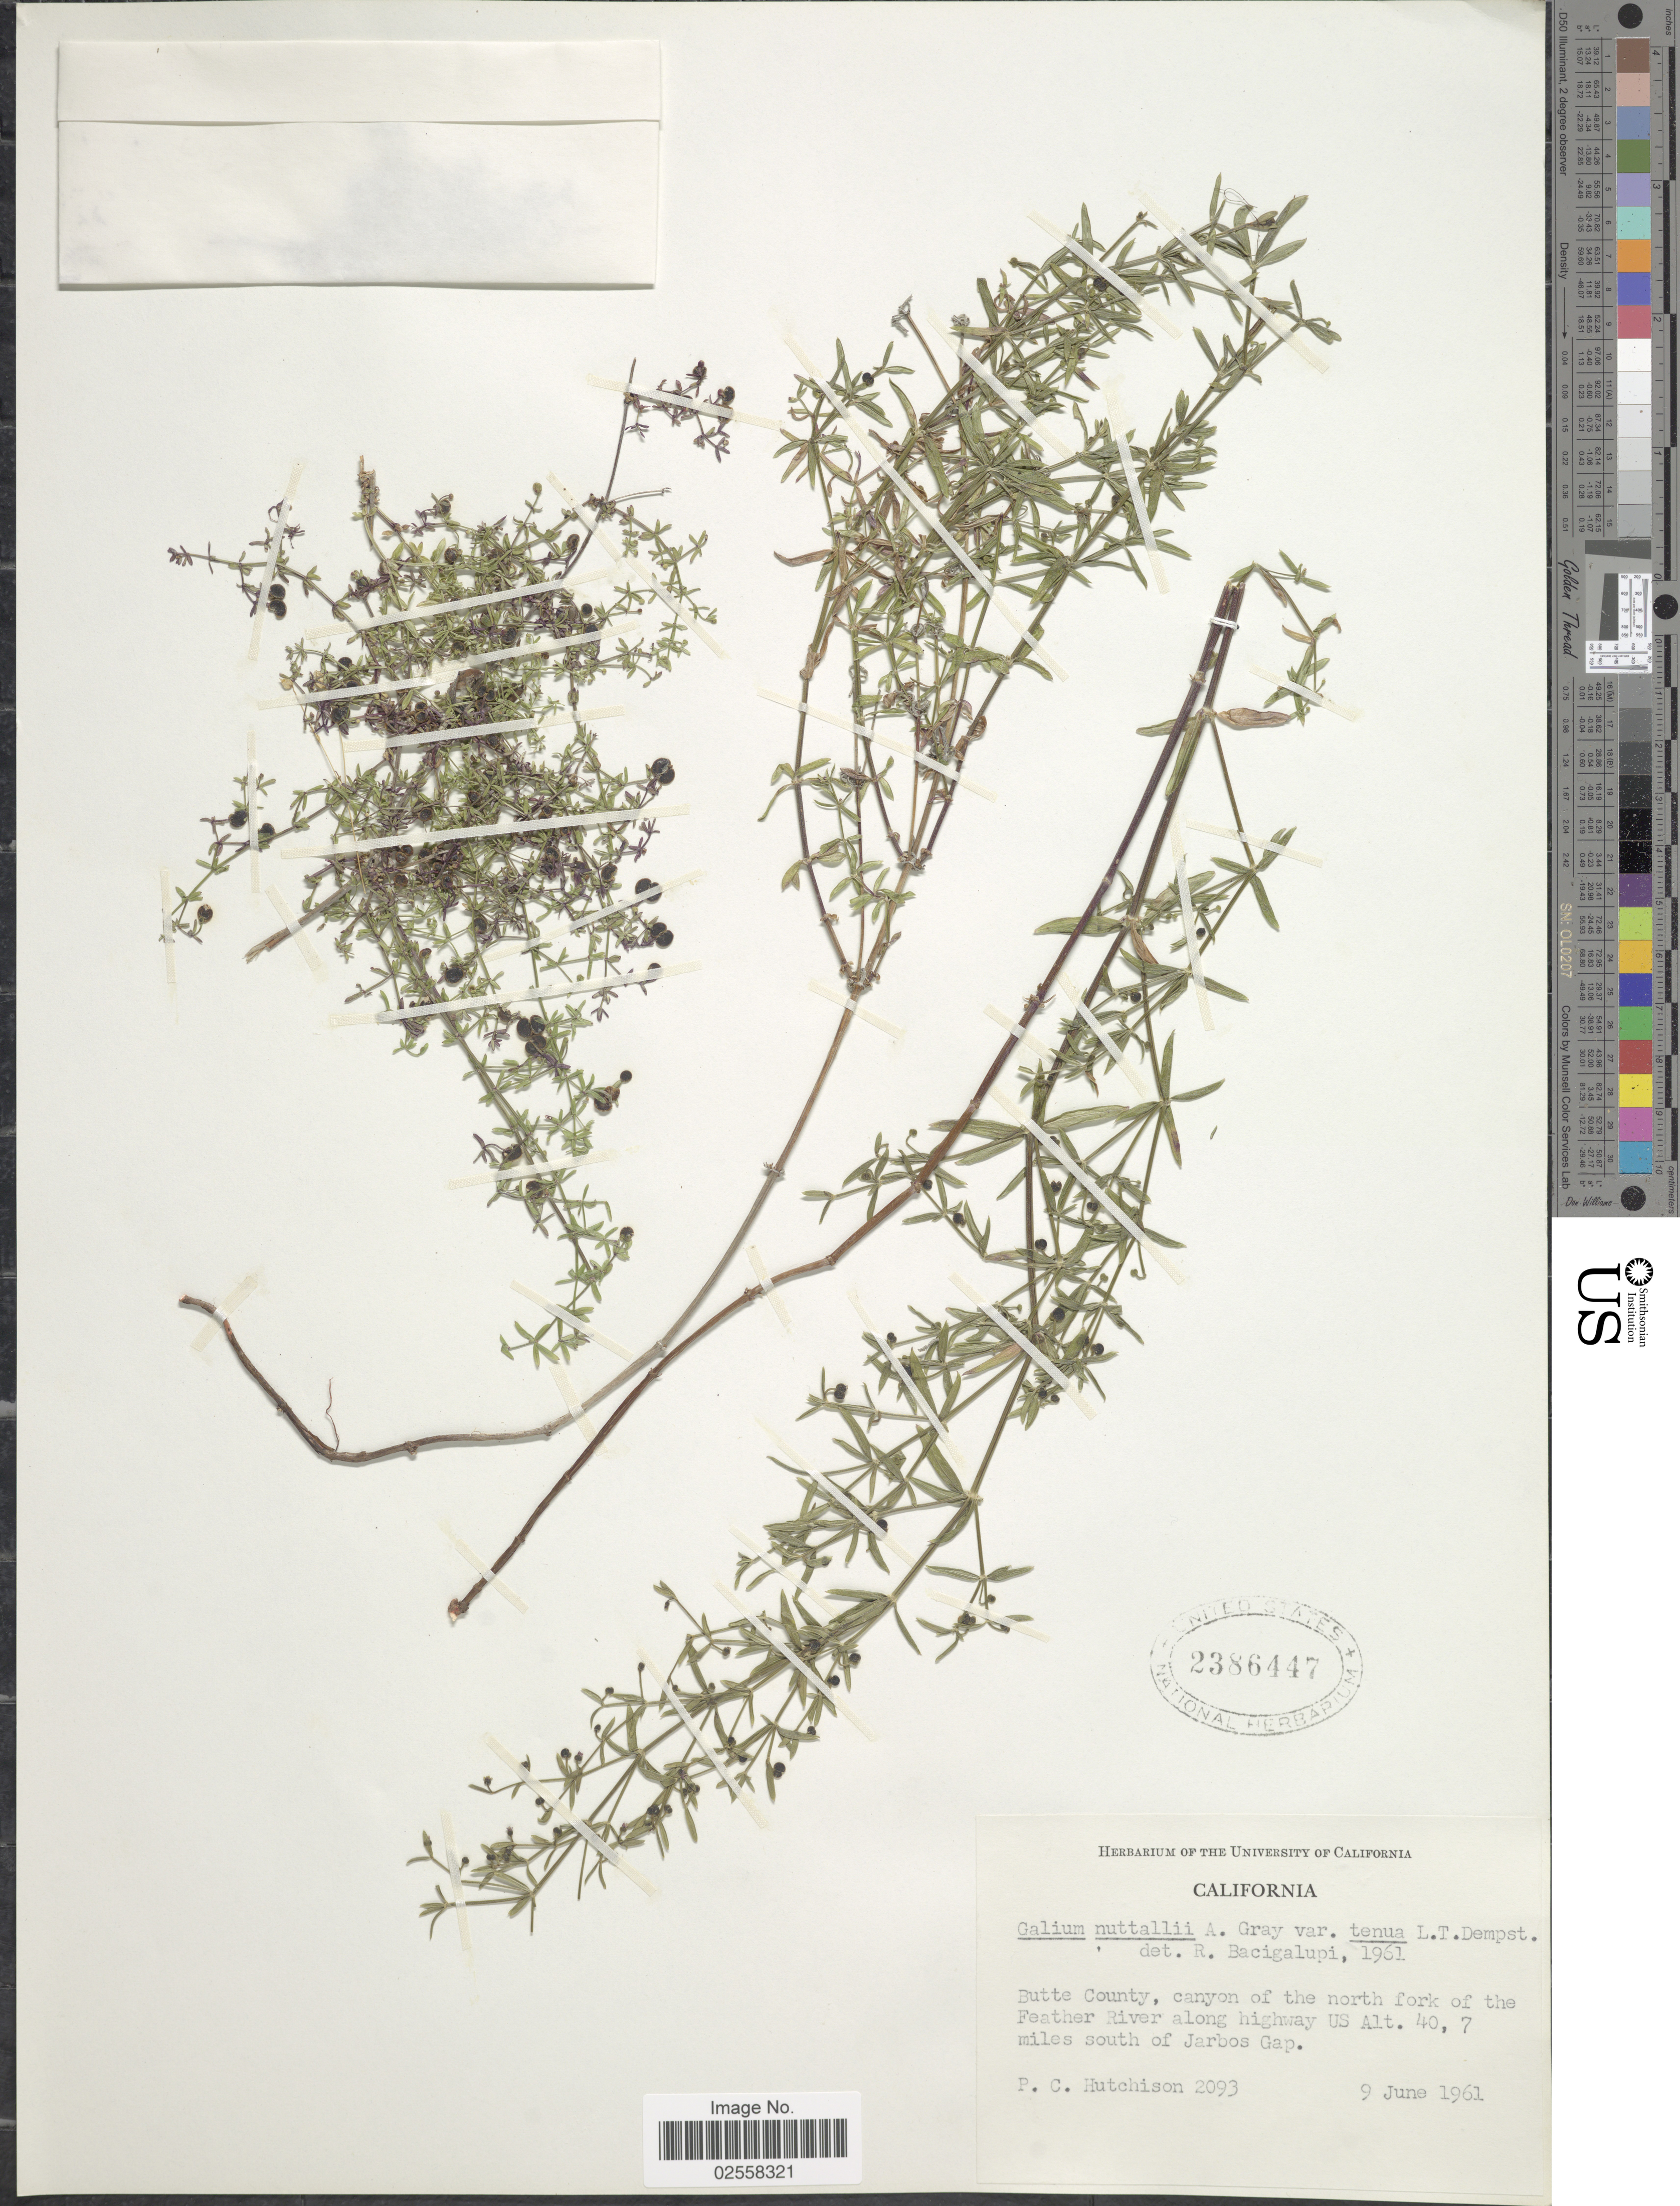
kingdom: Plantae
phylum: Tracheophyta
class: Magnoliopsida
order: Gentianales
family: Rubiaceae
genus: Galium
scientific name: Galium nuttallii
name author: A. Gray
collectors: P. C. Hutchison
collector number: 2093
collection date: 1961-06-09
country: United States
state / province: California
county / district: Butte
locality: Butte County, canyon of the north fork of the Feather River along highway US , 7 miles south of Jarbos Gap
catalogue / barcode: US 2386447